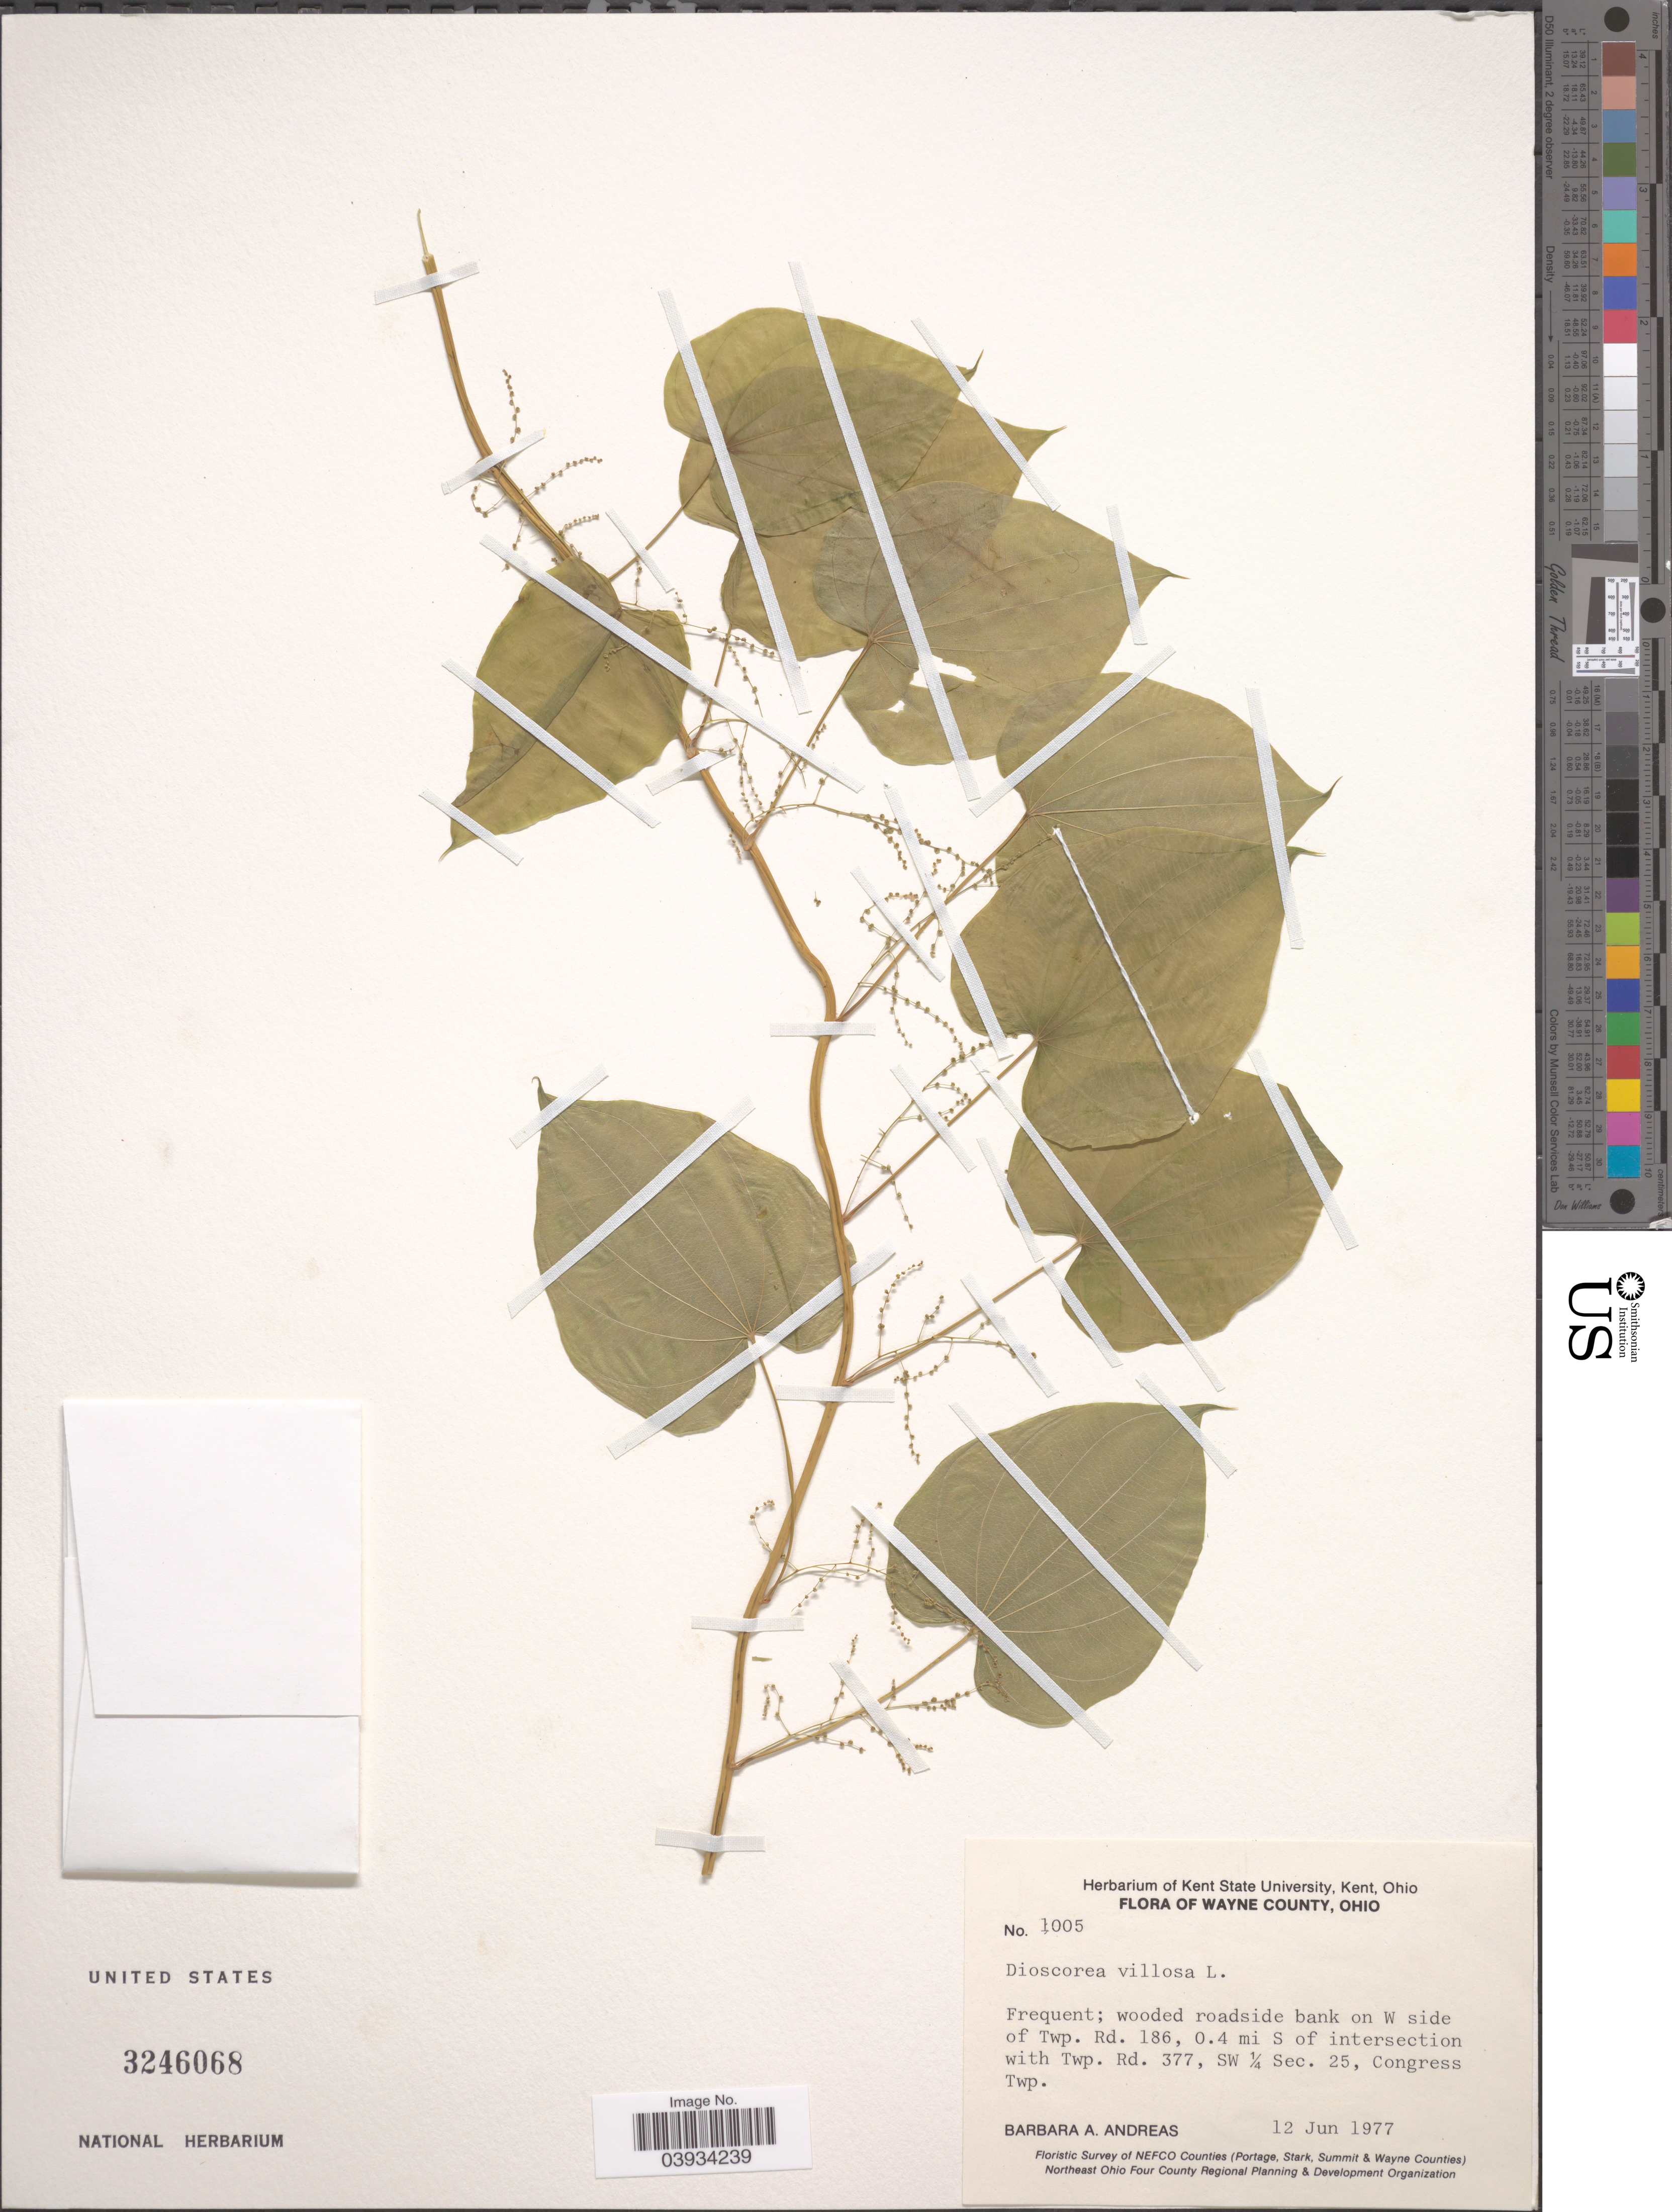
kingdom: Plantae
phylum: Tracheophyta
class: Liliopsida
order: Dioscoreales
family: Dioscoreaceae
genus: Dioscorea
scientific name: Dioscorea villosa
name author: L.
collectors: B. A. Andreas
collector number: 1005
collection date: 1977-06-12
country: United States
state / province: Ohio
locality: Wayne County. Wooded roadside bank on W side of Twp. Rd. 186, 0.4 mi S of intersection with Twp. Rd. 377, SW ¼ Sec. 25, Congress Twp.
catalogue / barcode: US 3246068